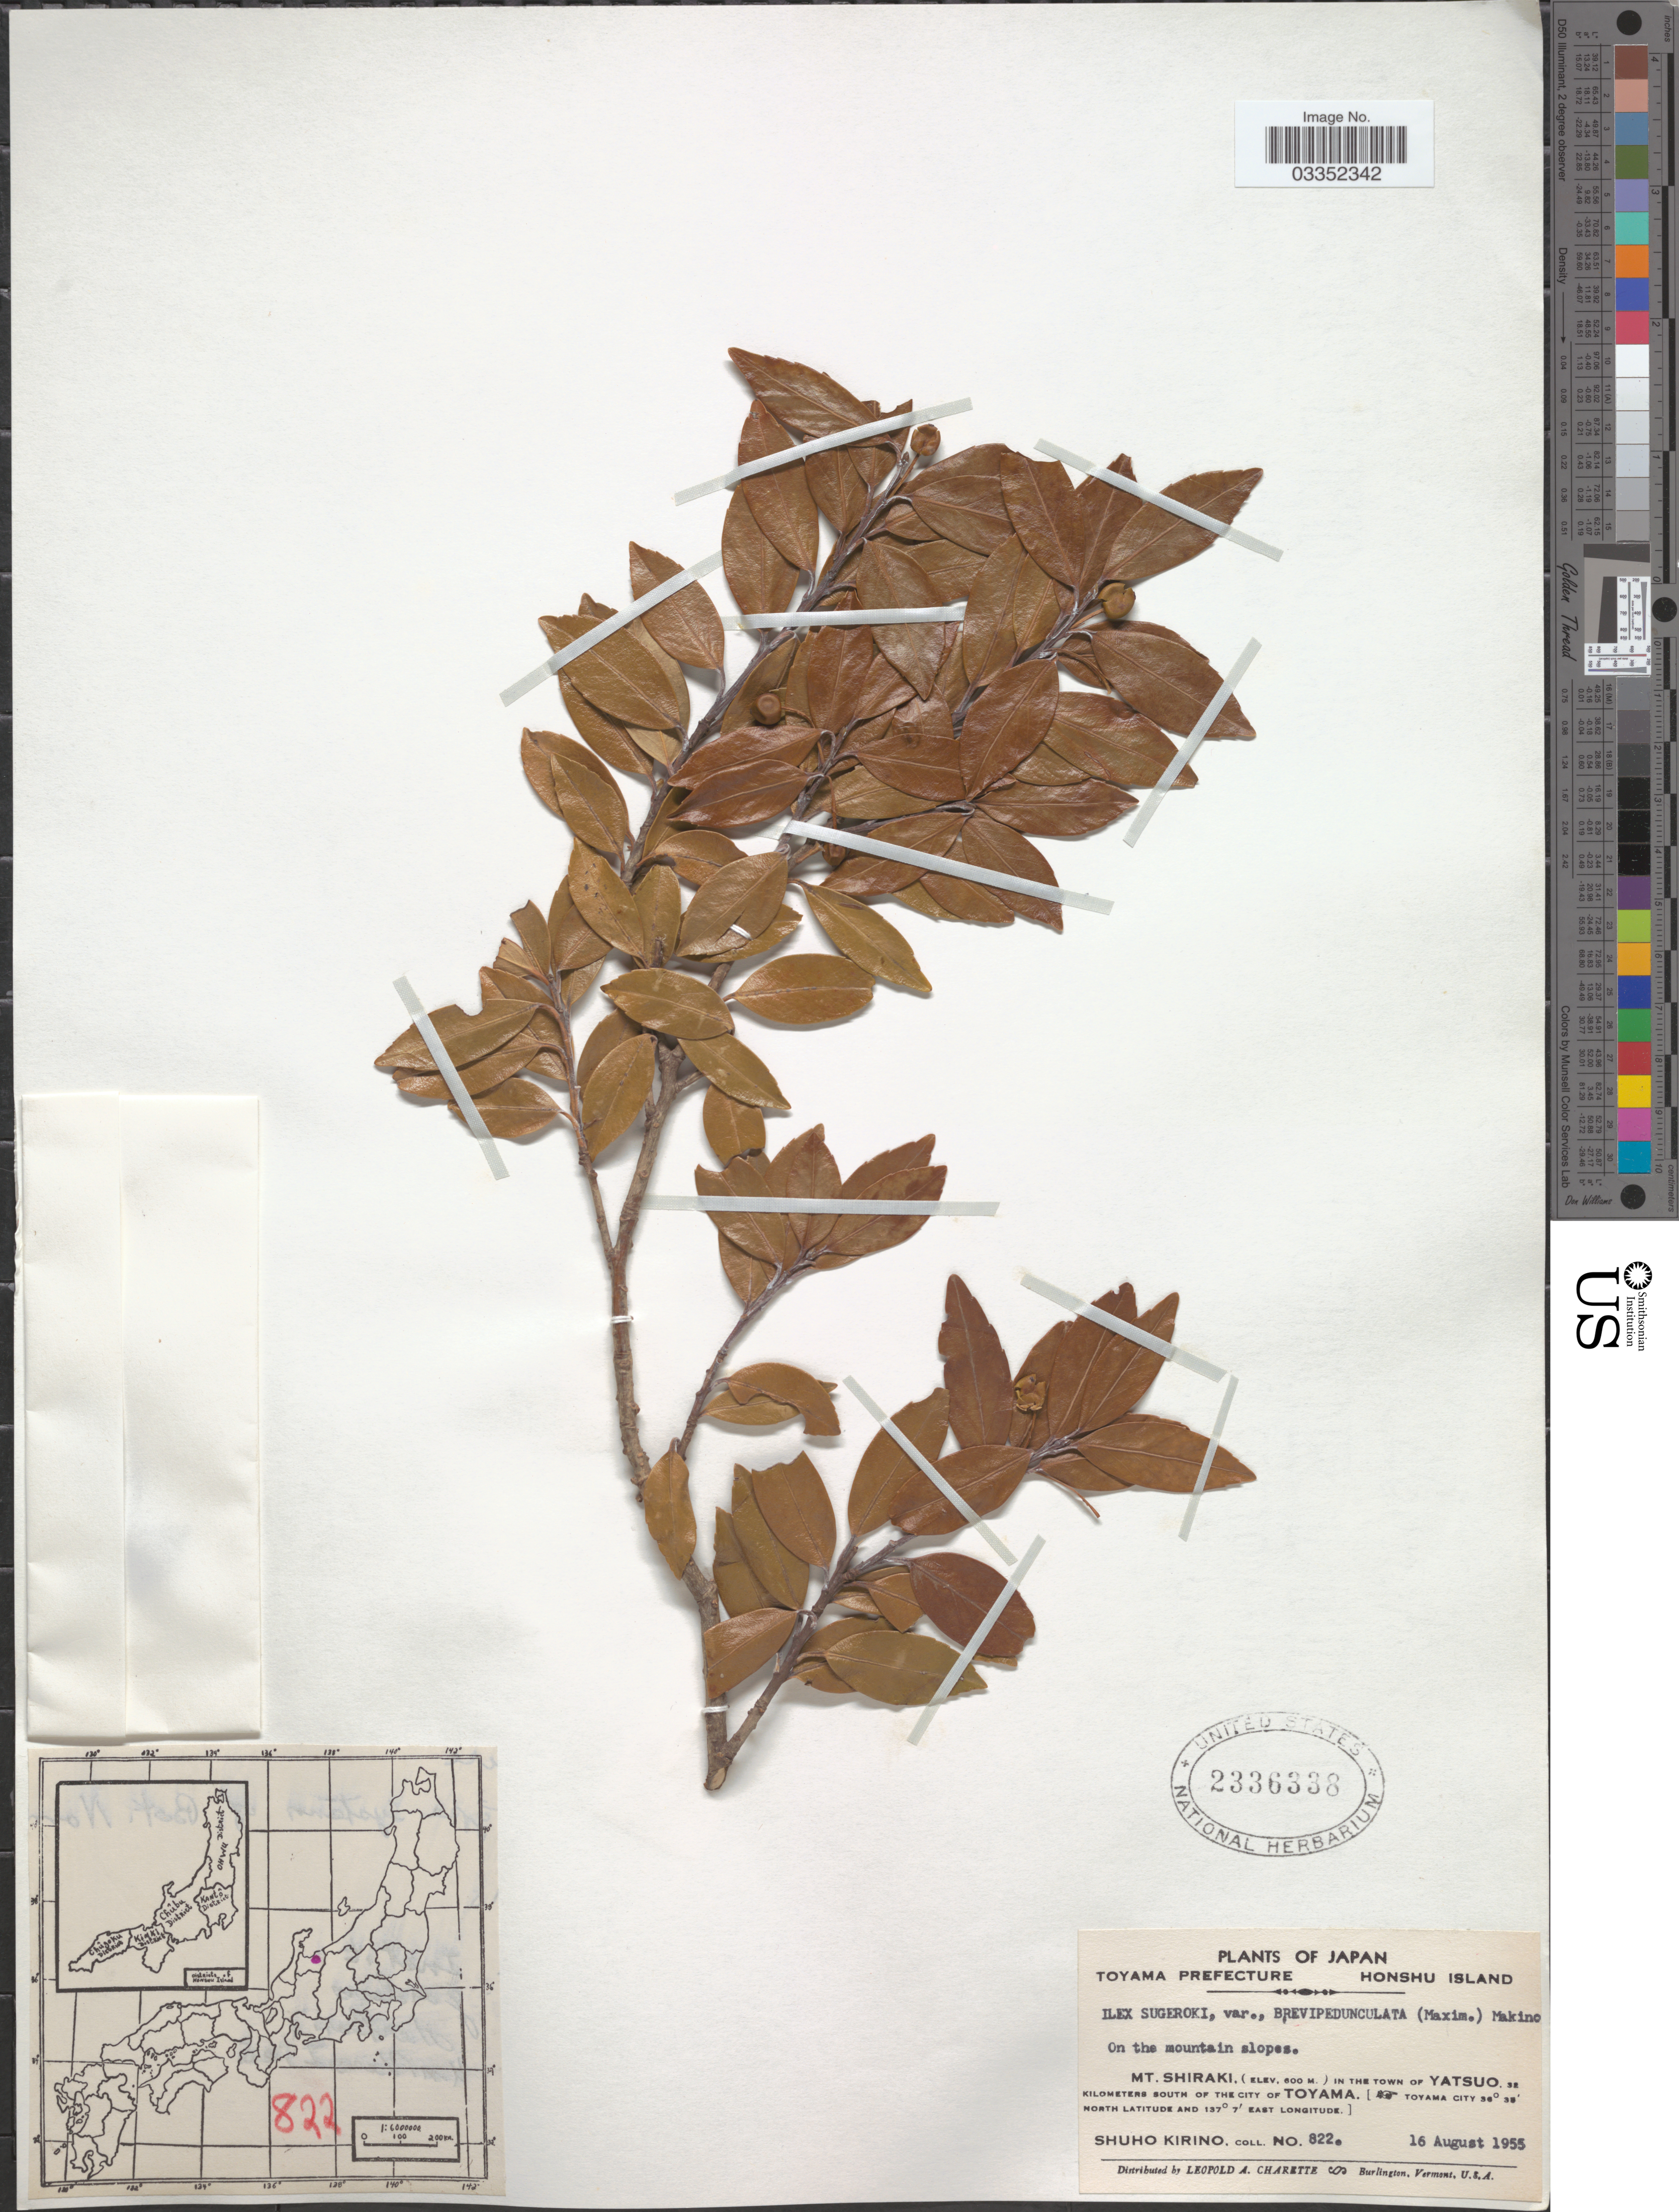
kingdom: Plantae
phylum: Tracheophyta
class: Magnoliopsida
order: Aquifoliales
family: Aquifoliaceae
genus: Ilex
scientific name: Ilex sugerokii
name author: Maxim.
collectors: S. Kirino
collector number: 822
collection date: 1955-08-16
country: Japan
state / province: Toyama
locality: Toyama Prefecture, Honshu Island, Mt. Shiraki, in the town of Yatsuo, 32 kilometers south of the city of Toyama [Toyama City].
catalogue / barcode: US 2336338